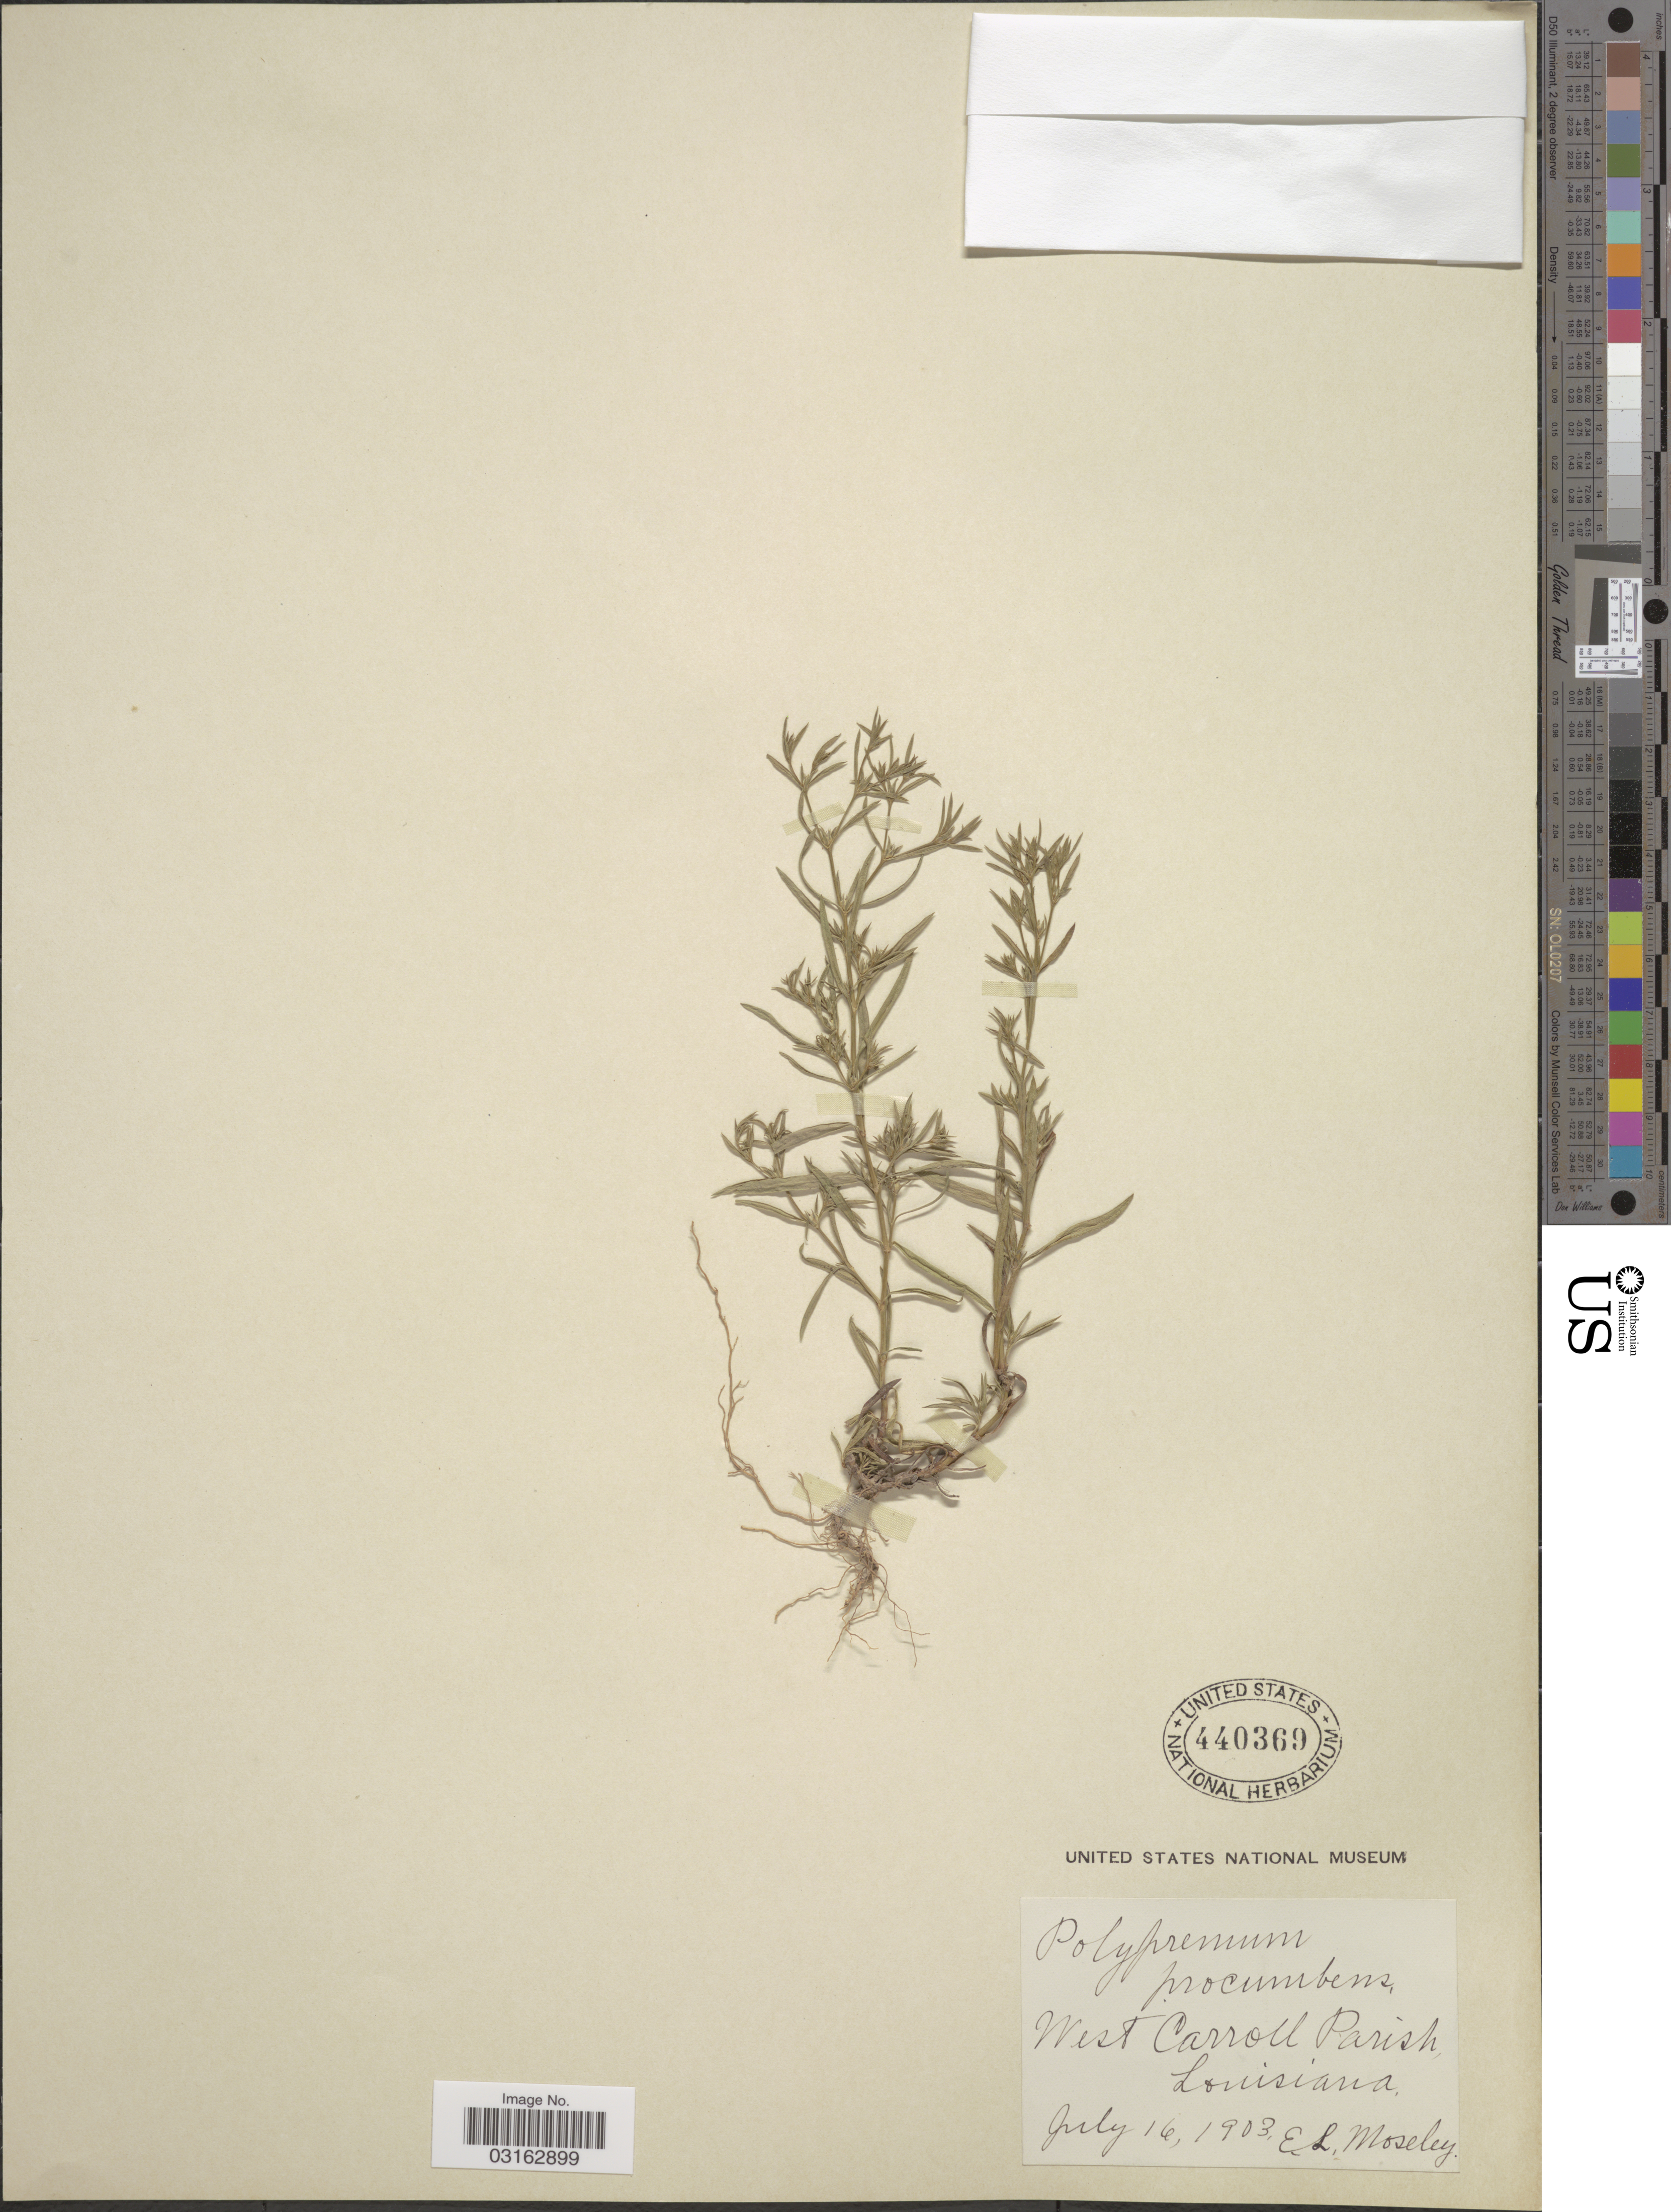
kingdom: Plantae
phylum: Tracheophyta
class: Magnoliopsida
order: Lamiales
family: Tetrachondraceae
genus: Polypremum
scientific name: Polypremum procumbens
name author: L.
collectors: E. Moseley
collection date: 1903-07-16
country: United States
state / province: Louisiana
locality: West Carroll Parish.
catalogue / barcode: US 440369